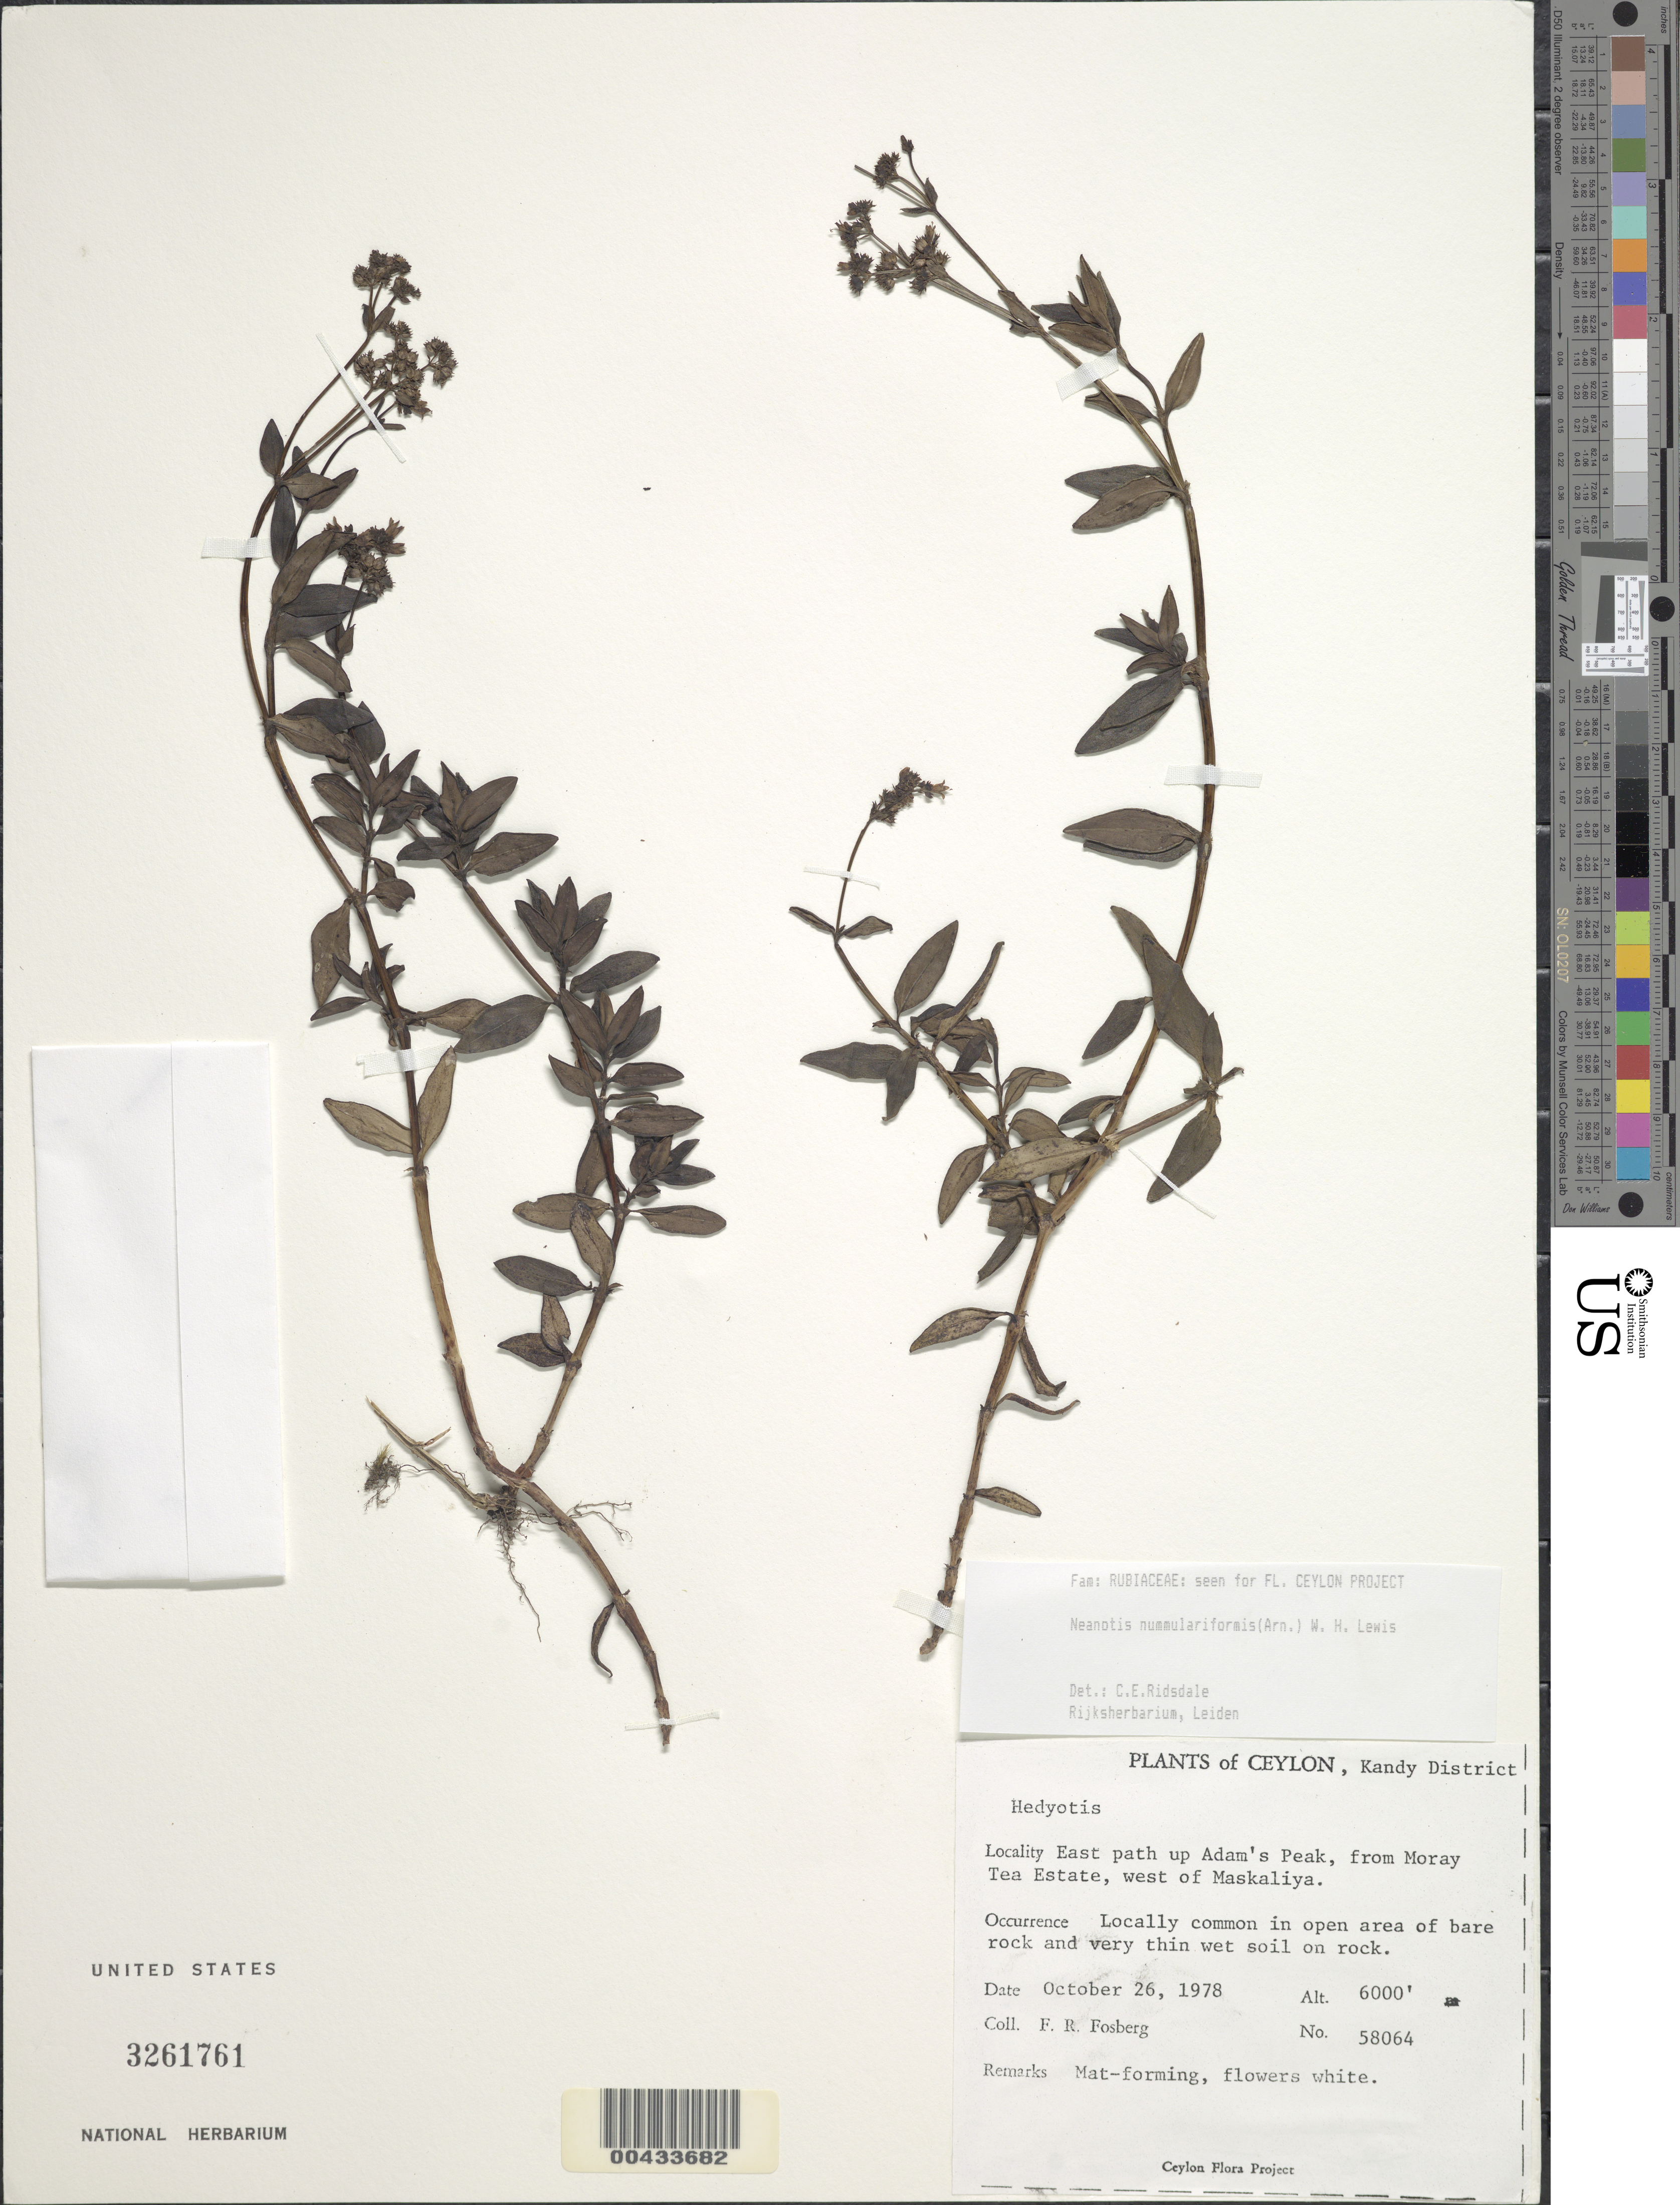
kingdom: Plantae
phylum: Tracheophyta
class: Magnoliopsida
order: Gentianales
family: Rubiaceae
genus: Neanotis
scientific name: Neanotis nummulariformis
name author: (Arn.) W.H. Lewis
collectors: F. R. Fosberg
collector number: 58064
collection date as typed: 26 Oct 1978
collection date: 1978-10-26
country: Sri Lanka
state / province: Central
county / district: Kandy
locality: E path up Adam's Peak, from Moray Tea Estate, W of Maskaliya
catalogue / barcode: US 3261761